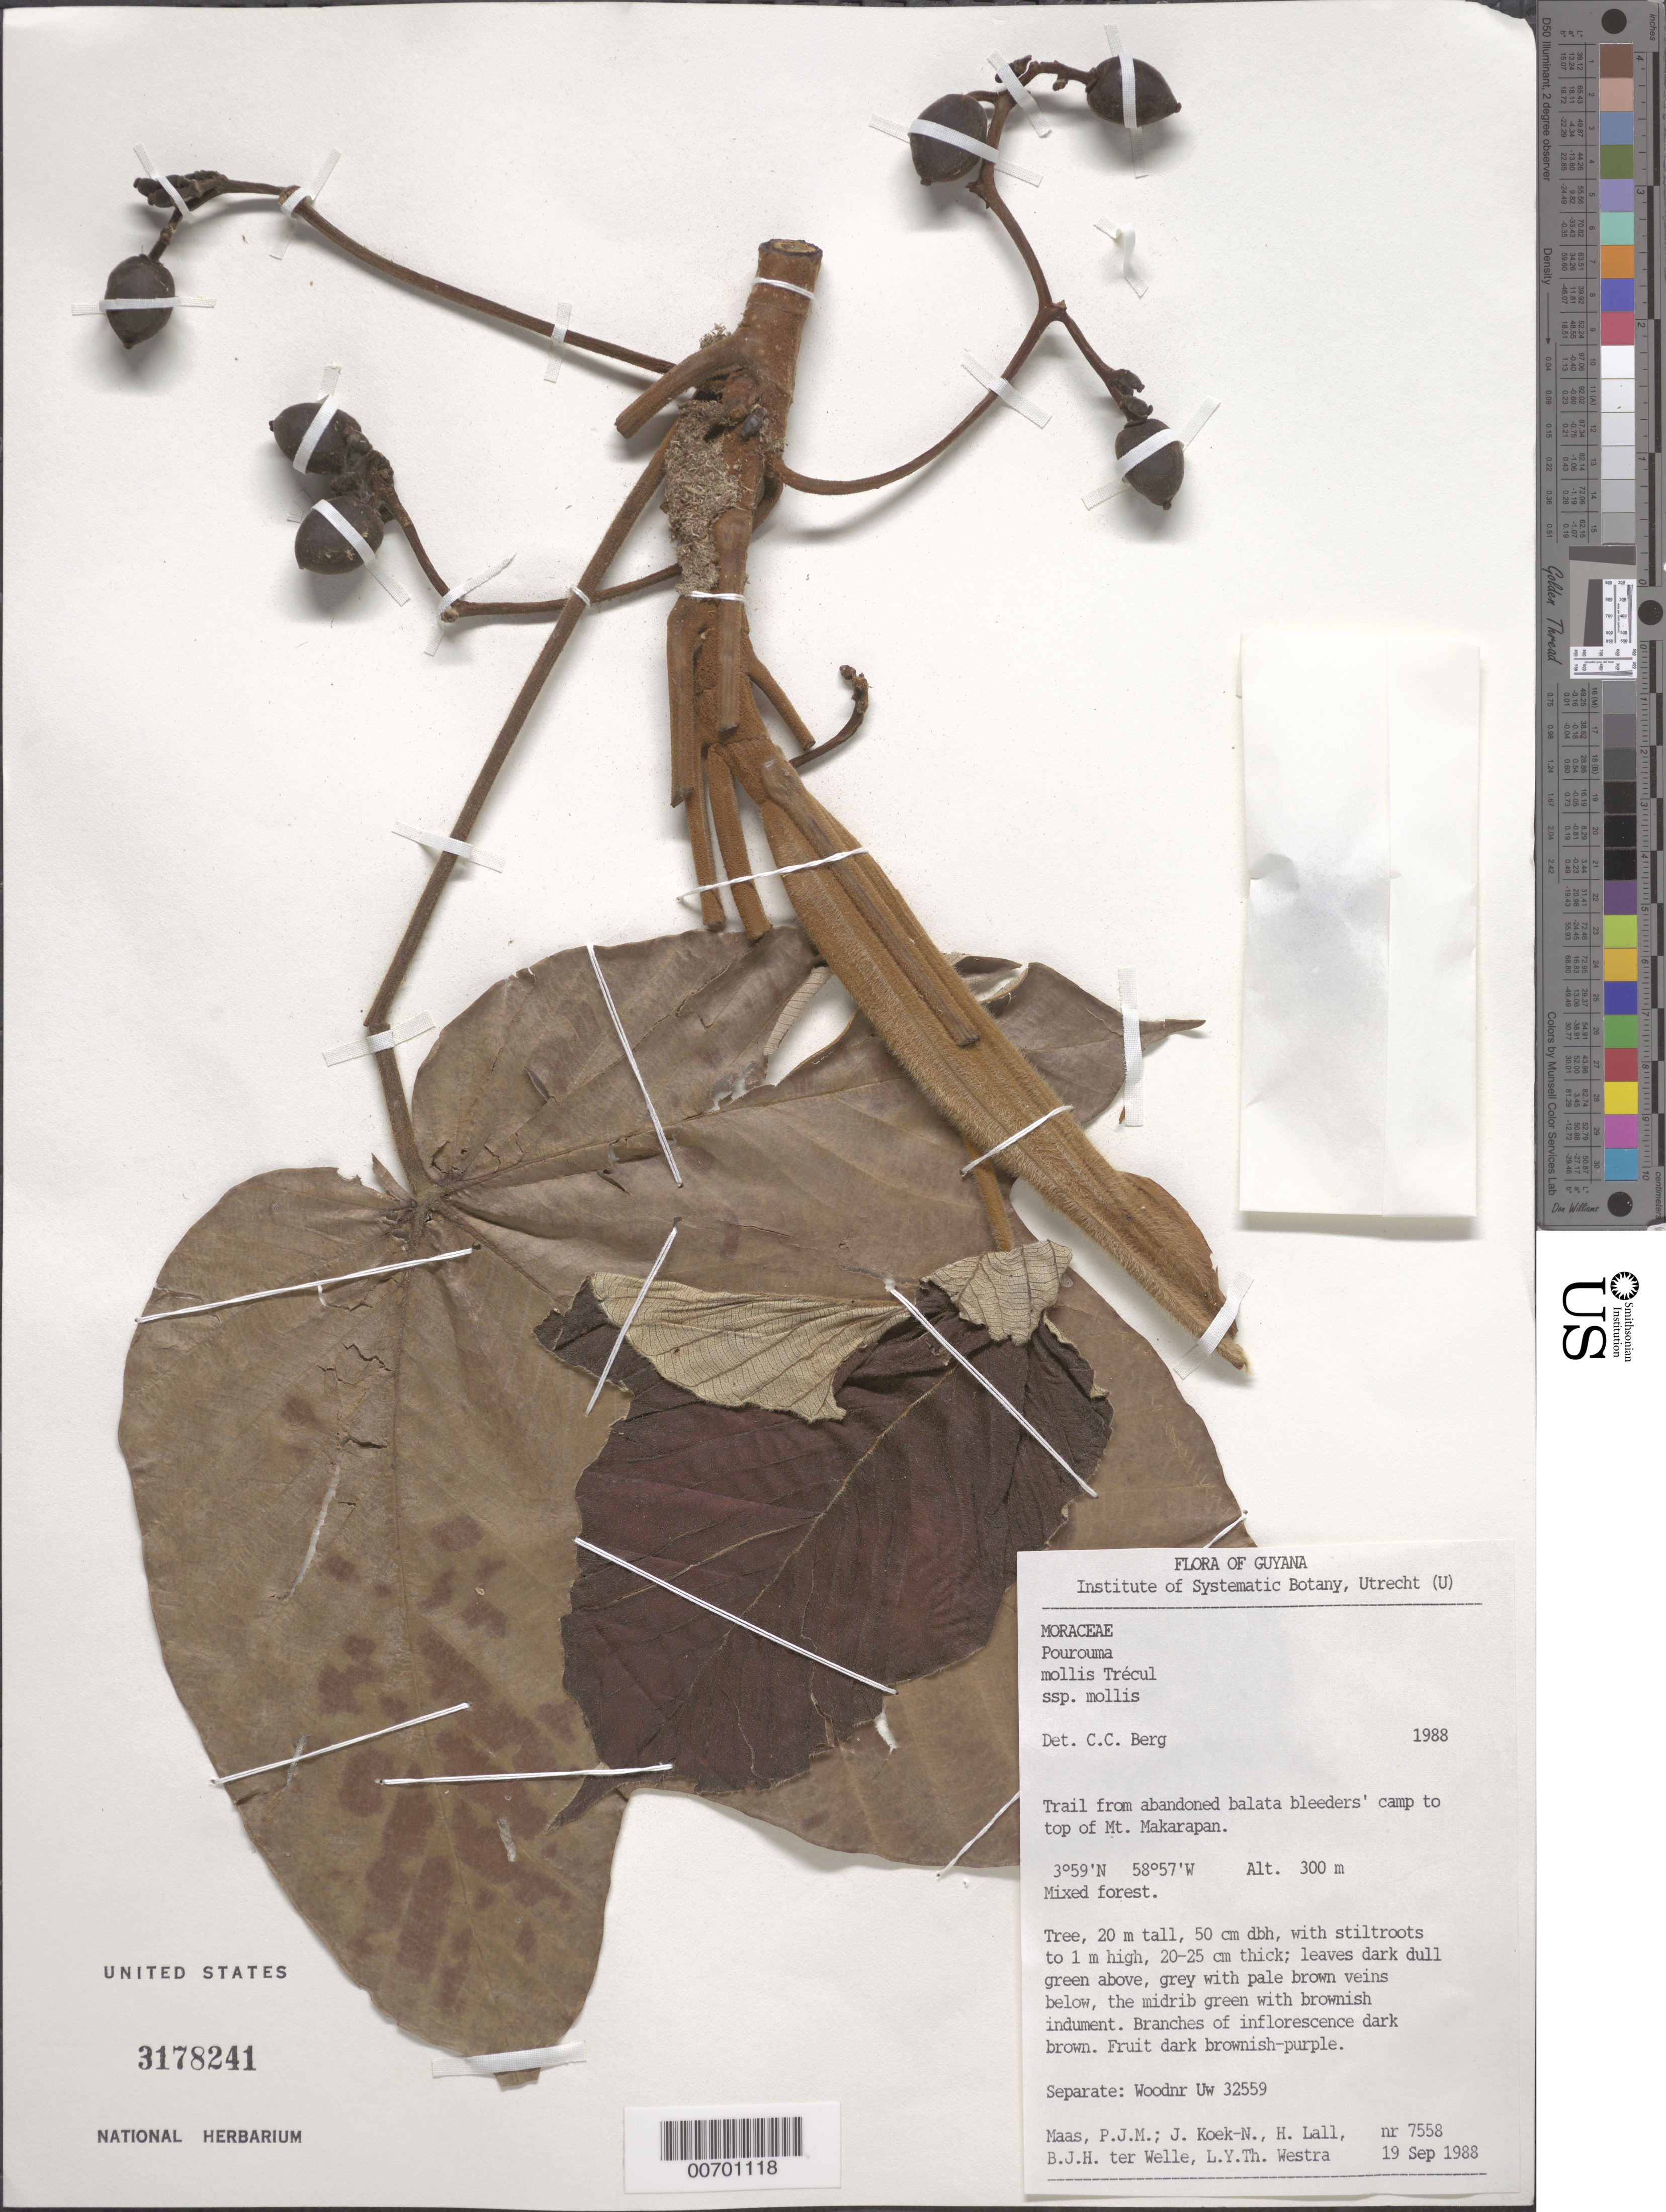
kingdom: Plantae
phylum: Tracheophyta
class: Magnoliopsida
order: Rosales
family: Urticaceae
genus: Pourouma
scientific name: Pourouma mollis subsp. mollis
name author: Trécul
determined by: Berg, C. C.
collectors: P. Maas, J. Koek-Noorman, H. Lall, B. Welle & L. Y. T. Westra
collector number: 7558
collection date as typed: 19-Sep-88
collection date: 1988-09-19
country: Guyana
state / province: U. Takutu-U. Essequibo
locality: Mt. Makarapan, trail from abandoned balata bleeder camp to top of mt.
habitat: Tree,20 m. tall, 50cm.dbh, w/stiltroots to 1 m high, 20-25 cm thick; lvs. Dk. Dull gr. Above, grey w/pale br. Veins below, the midrib gr.w/brown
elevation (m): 300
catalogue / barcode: US 3178241